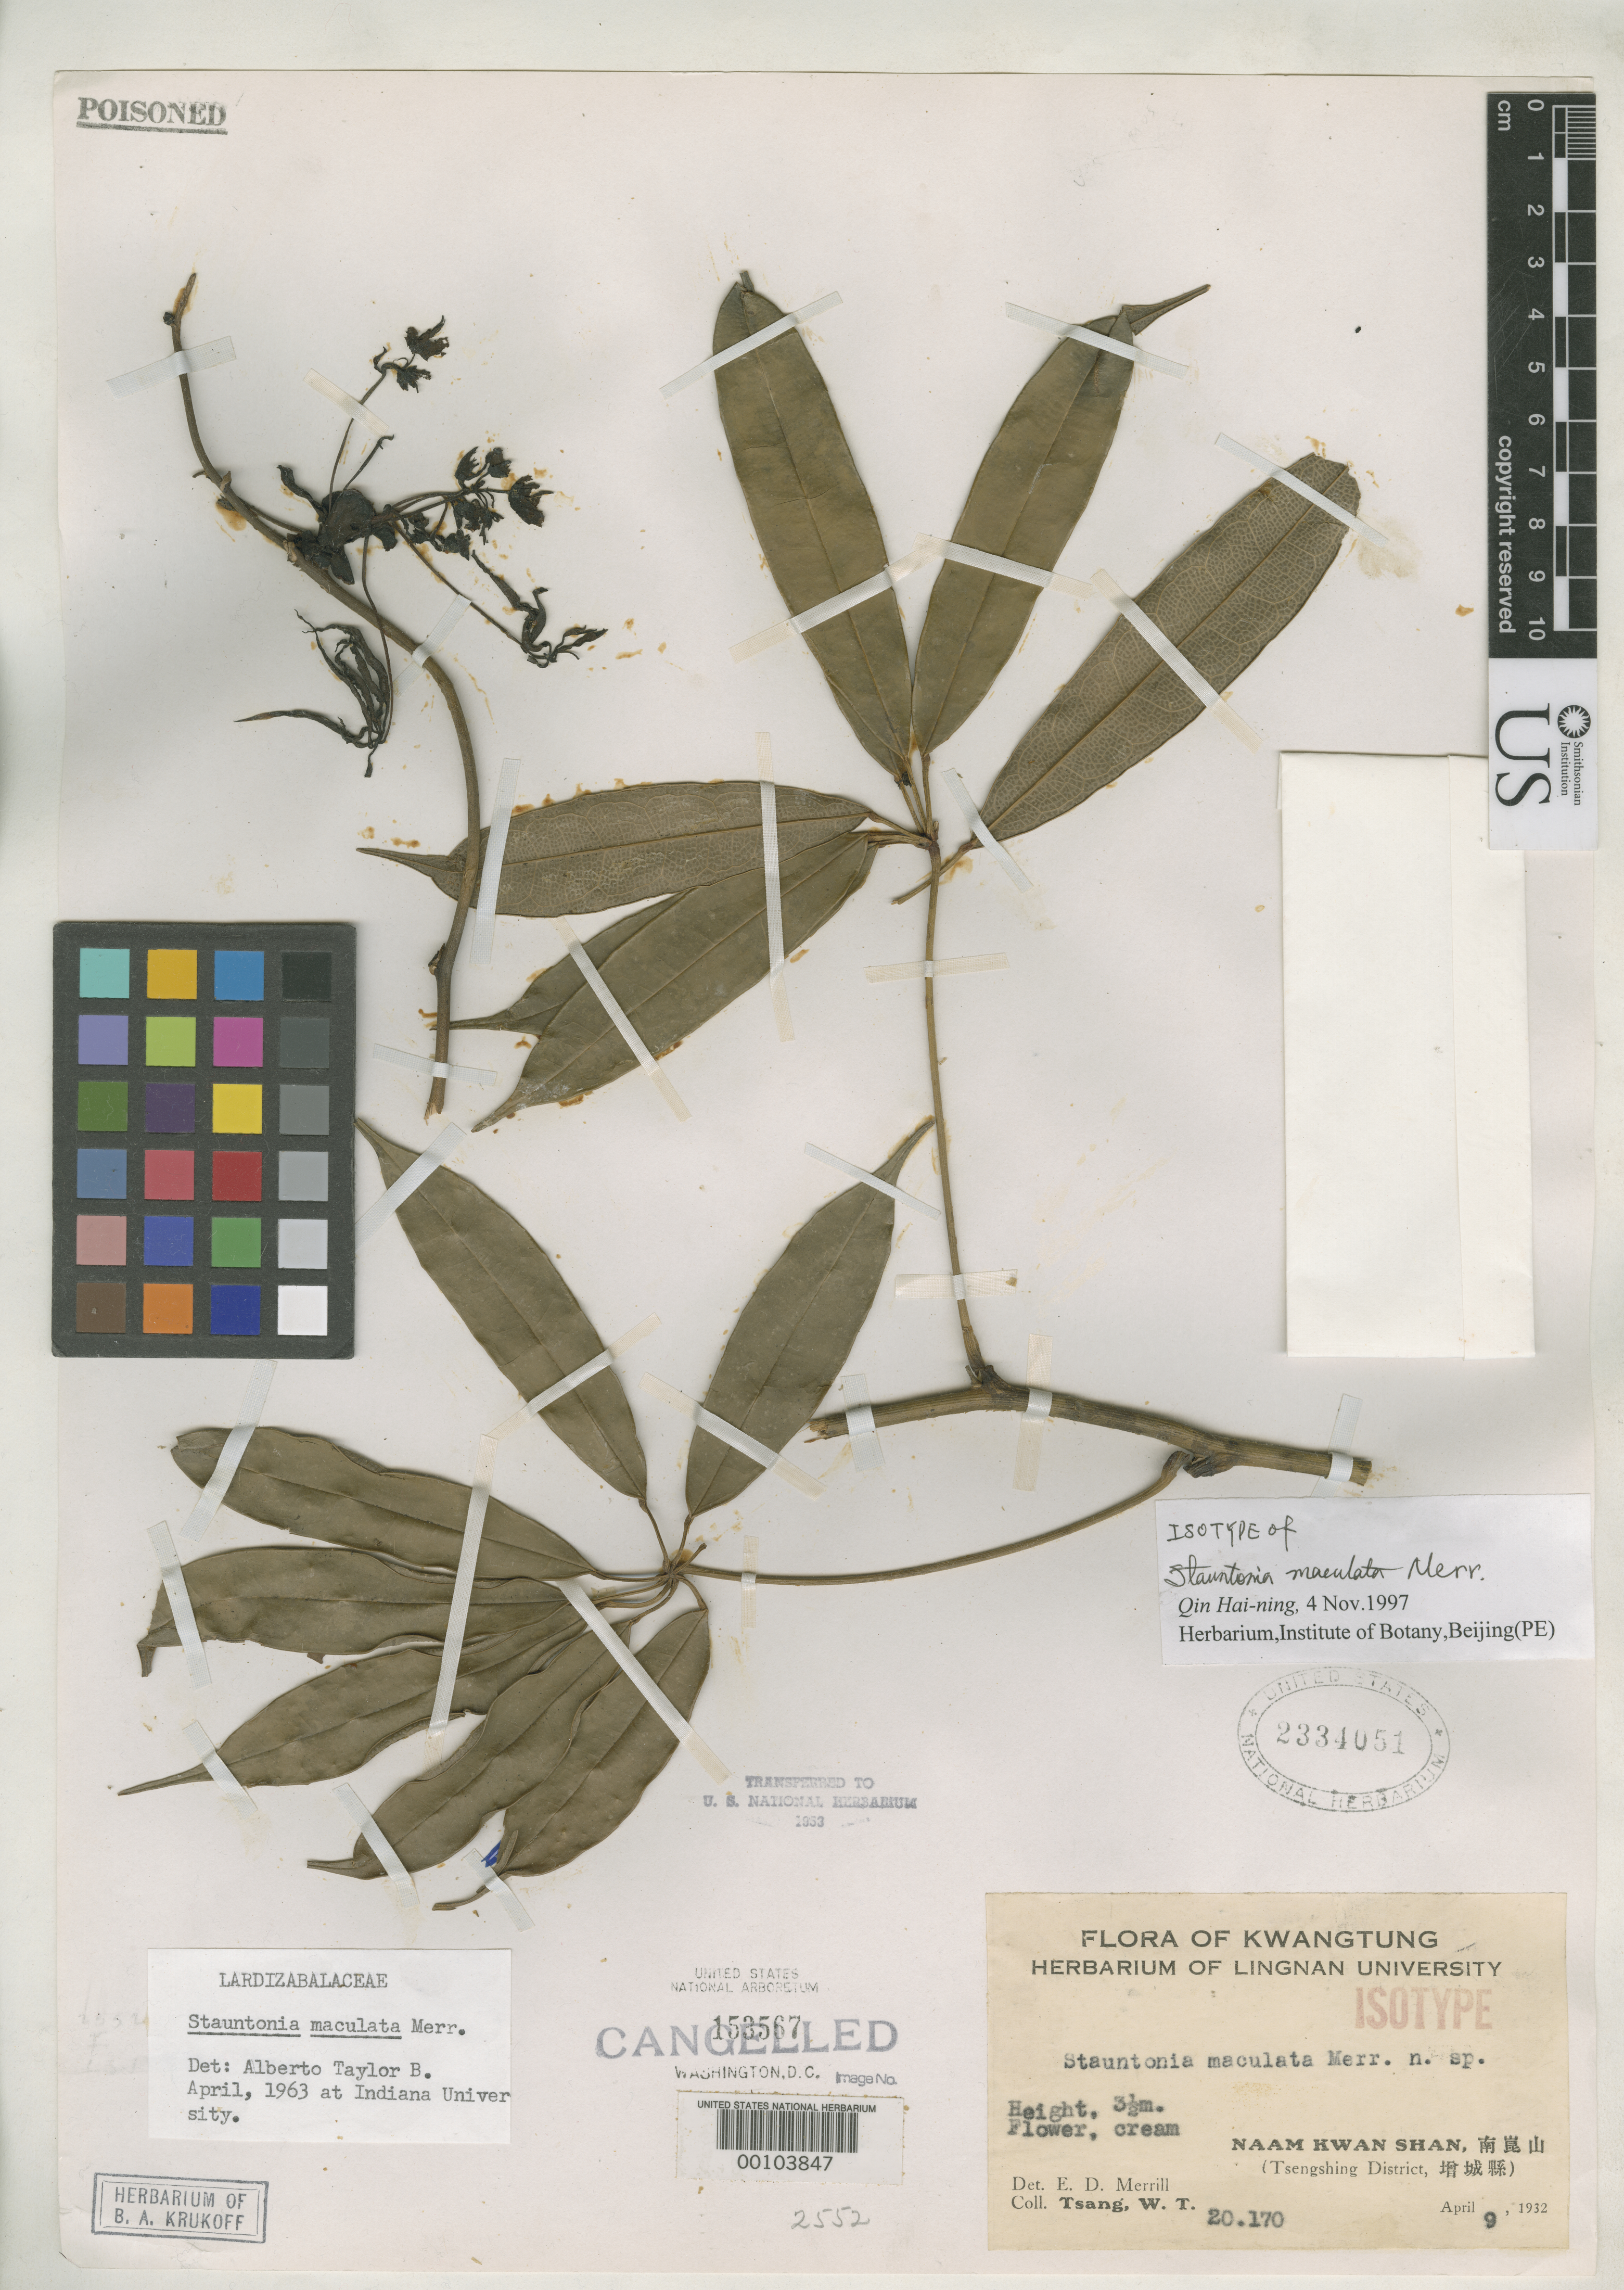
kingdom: Plantae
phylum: Tracheophyta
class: Magnoliopsida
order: Ranunculales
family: Lardizabalaceae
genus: Stauntonia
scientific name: Stauntonia maculata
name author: Merr.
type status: Isotype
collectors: W. T. Tsang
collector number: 20170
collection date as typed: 09 Apr 1932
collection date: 1932-04-09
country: China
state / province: Guangdong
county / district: Tsengshing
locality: Neem Kwan Shan.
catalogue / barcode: US 2334051